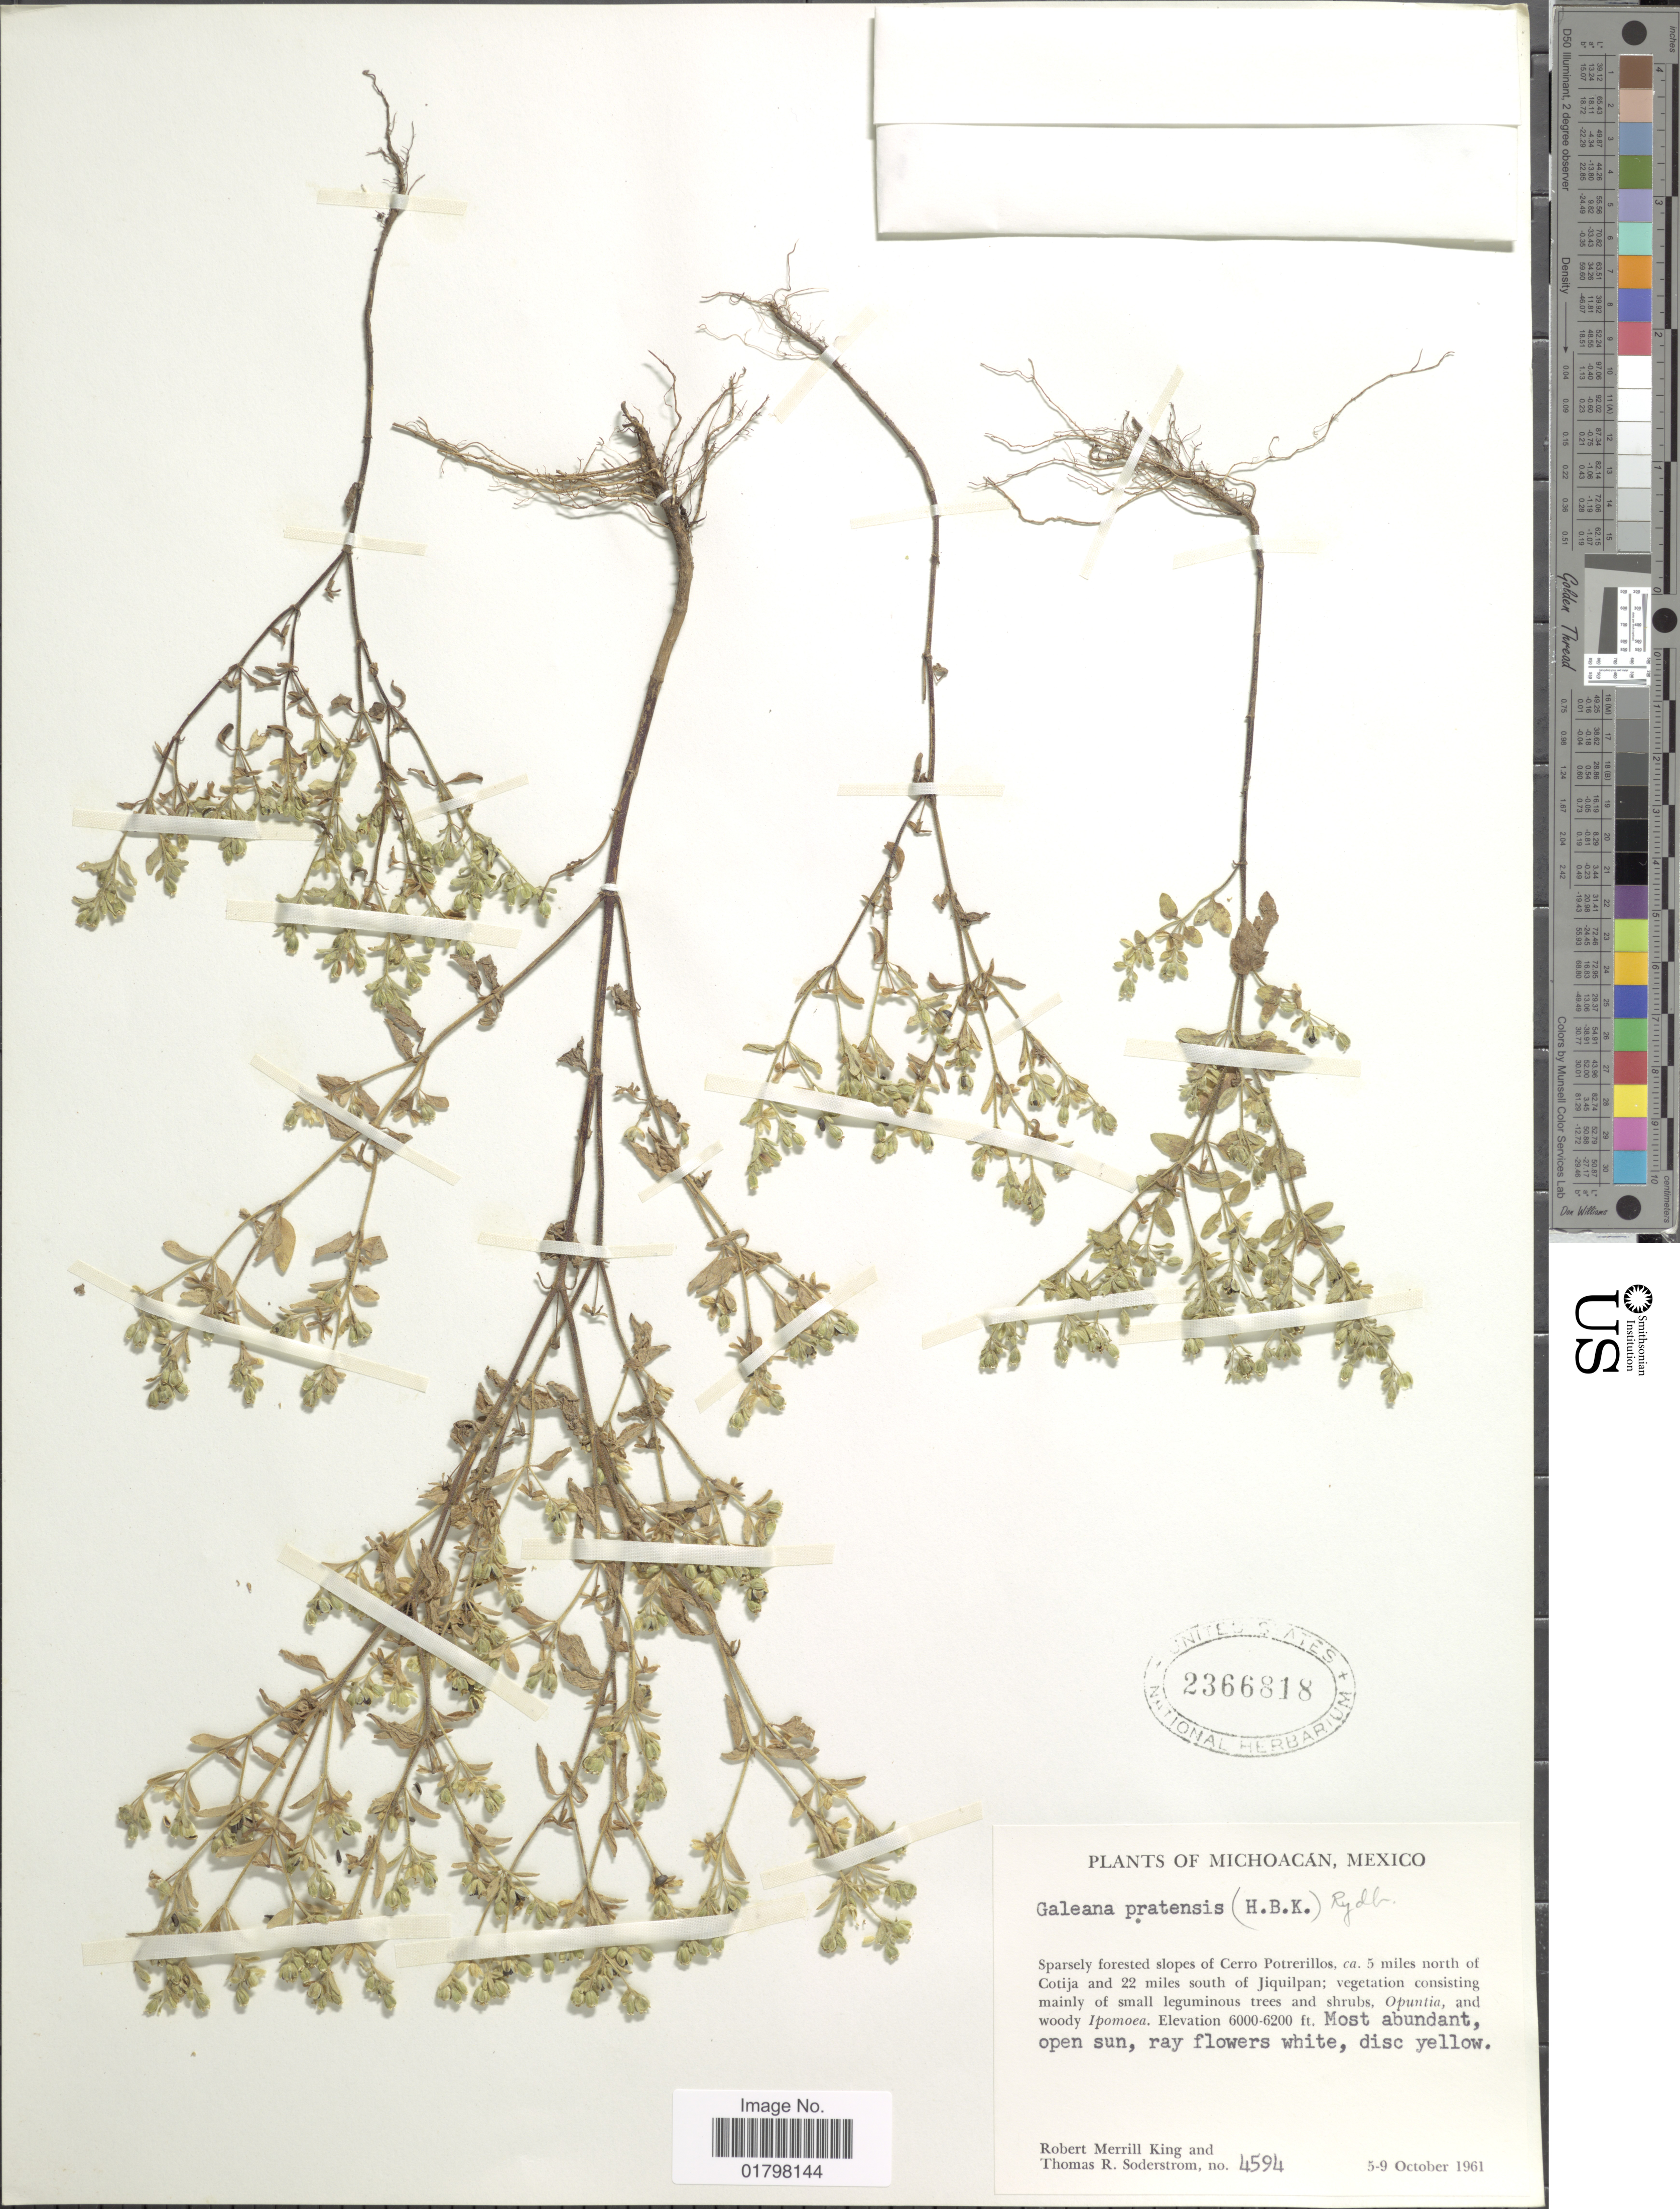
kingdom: Plantae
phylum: Tracheophyta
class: Magnoliopsida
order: Asterales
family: Asteraceae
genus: Galeana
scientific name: Galeana pratensis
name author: (Kunth) Rydb.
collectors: R. M. King & T. R. Soderstrom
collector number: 4594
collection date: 1961-10-05/1961-10-09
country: Mexico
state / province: Michoacán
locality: Sparsely forested slopes of Cerro Potrerillos, ca. 5 miles north of Cotija and 22 miles south of Jiquilpan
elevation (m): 1829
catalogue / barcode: US 2366818